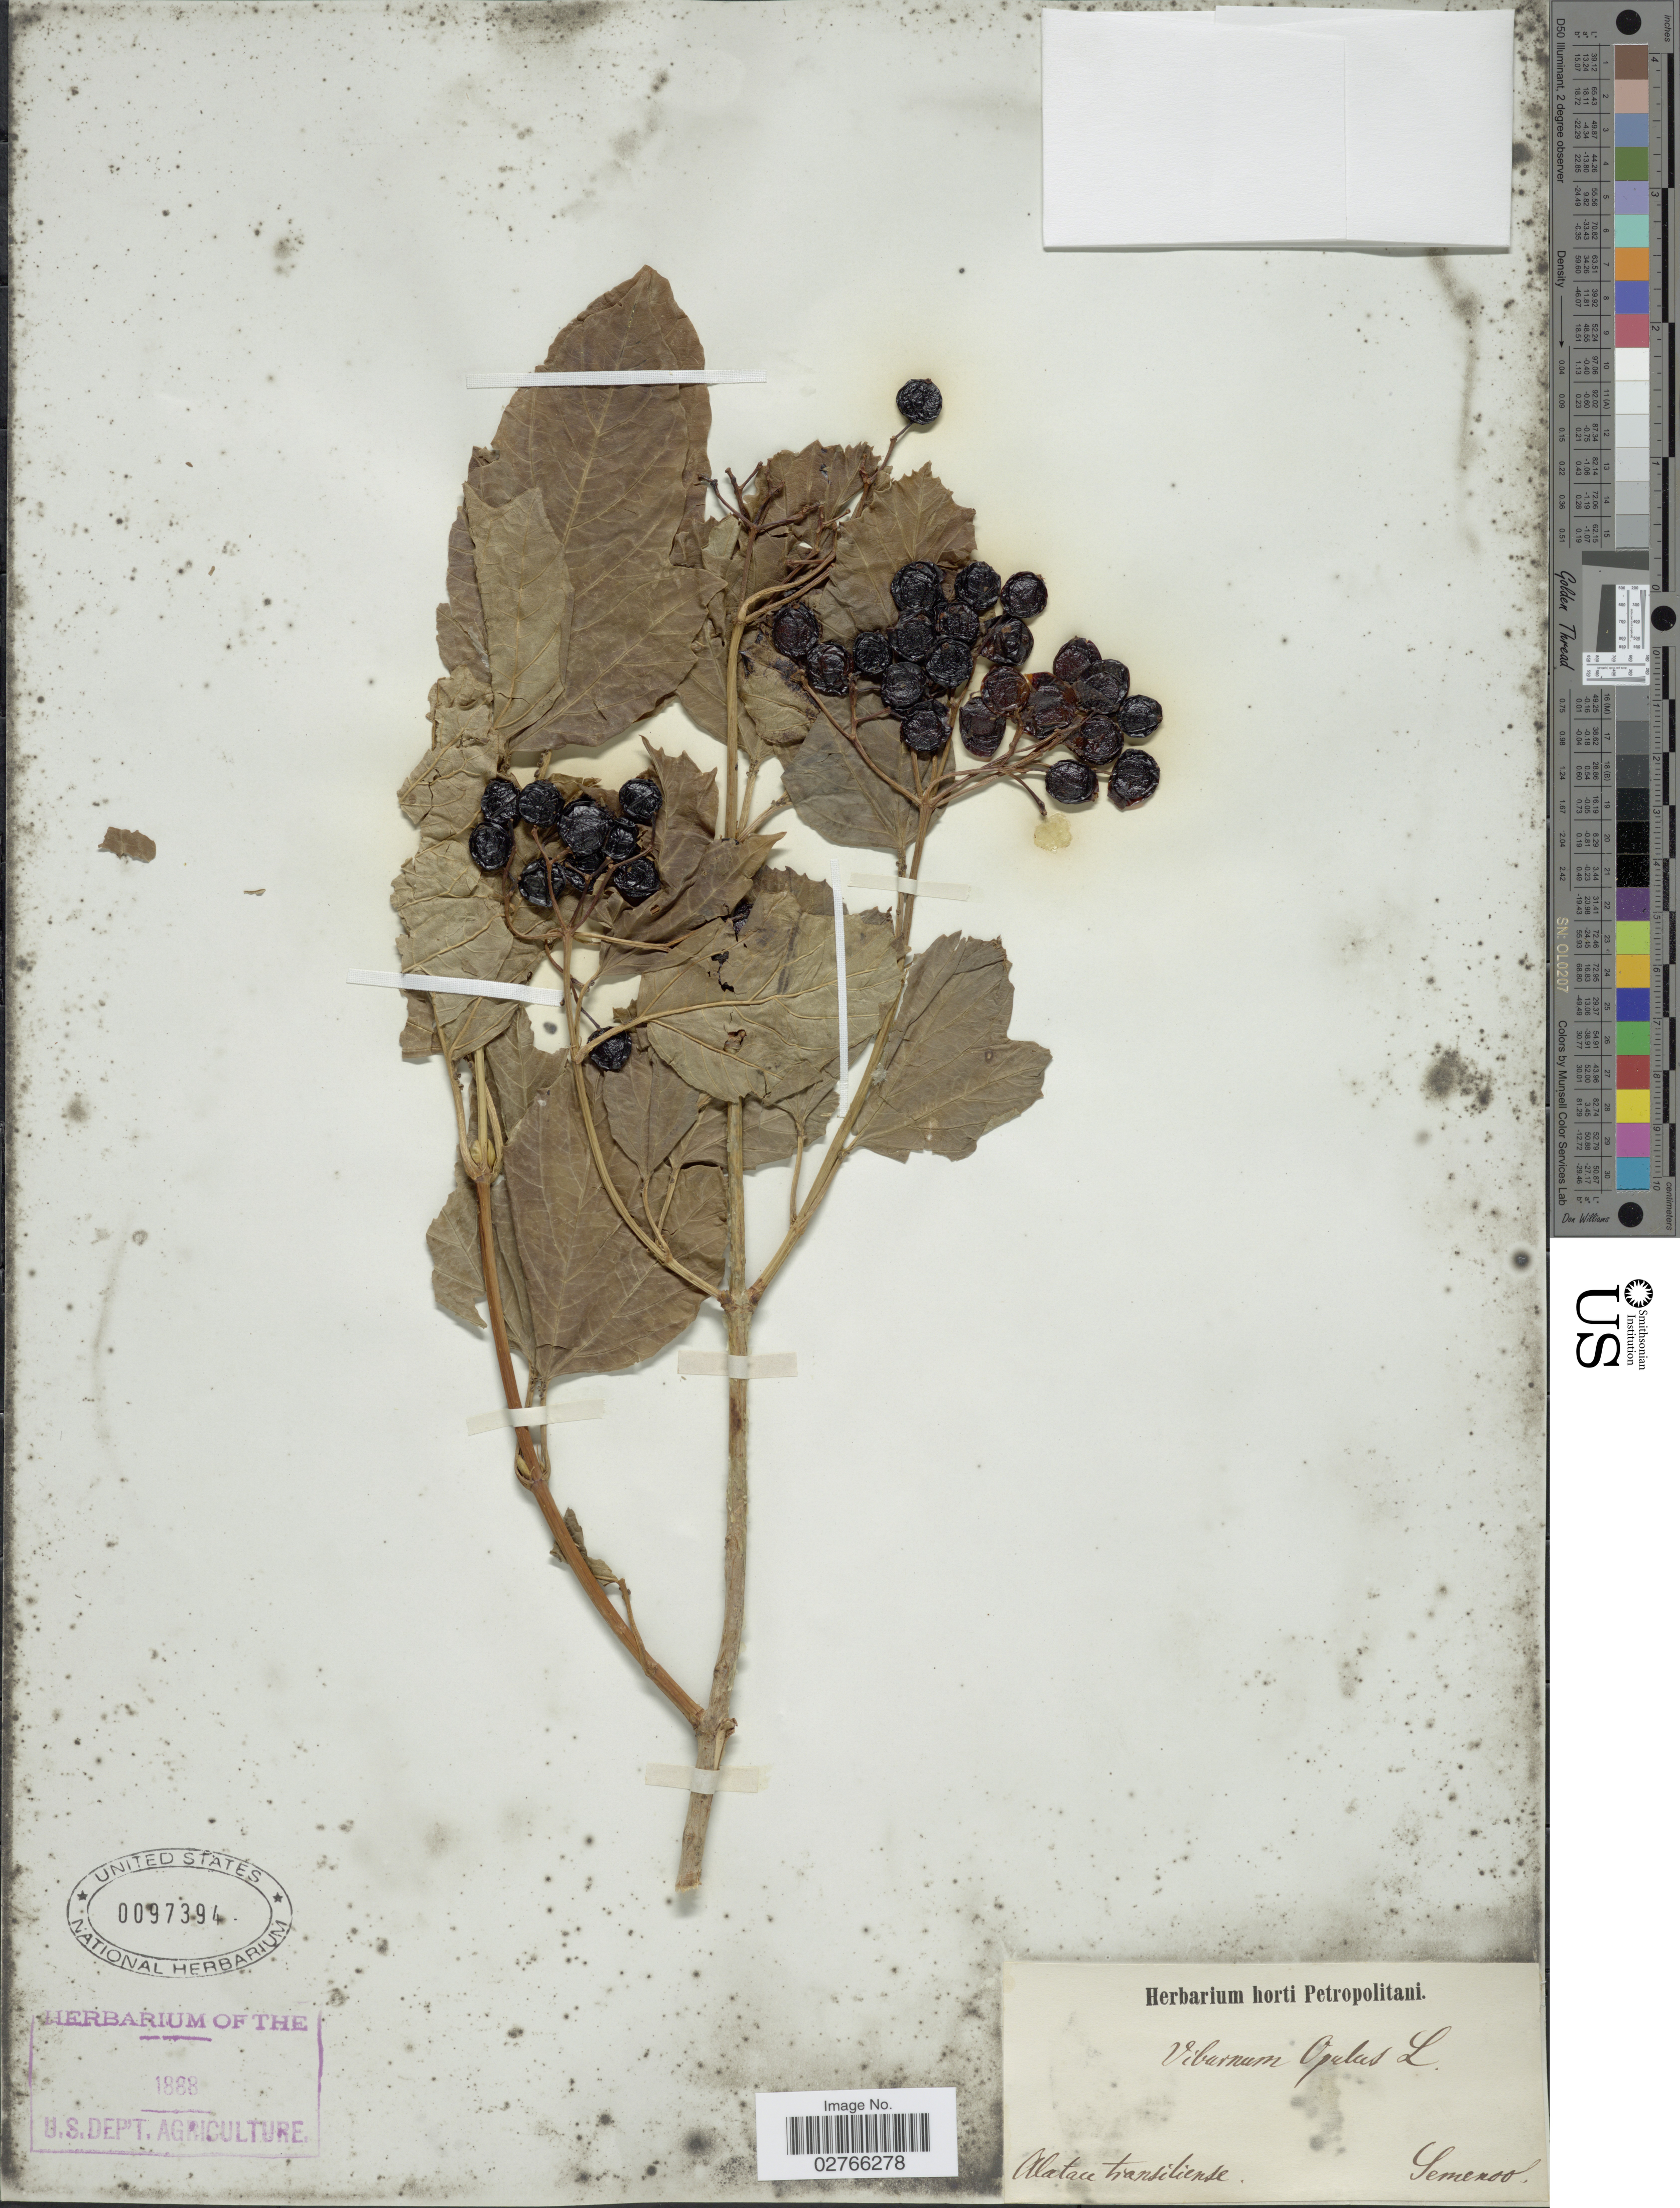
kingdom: Plantae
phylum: Tracheophyta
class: Magnoliopsida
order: Dipsacales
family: Viburnaceae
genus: Viburnum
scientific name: Viburnum opulus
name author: L.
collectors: -- Semenov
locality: Alatau transiliense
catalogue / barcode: US 97394